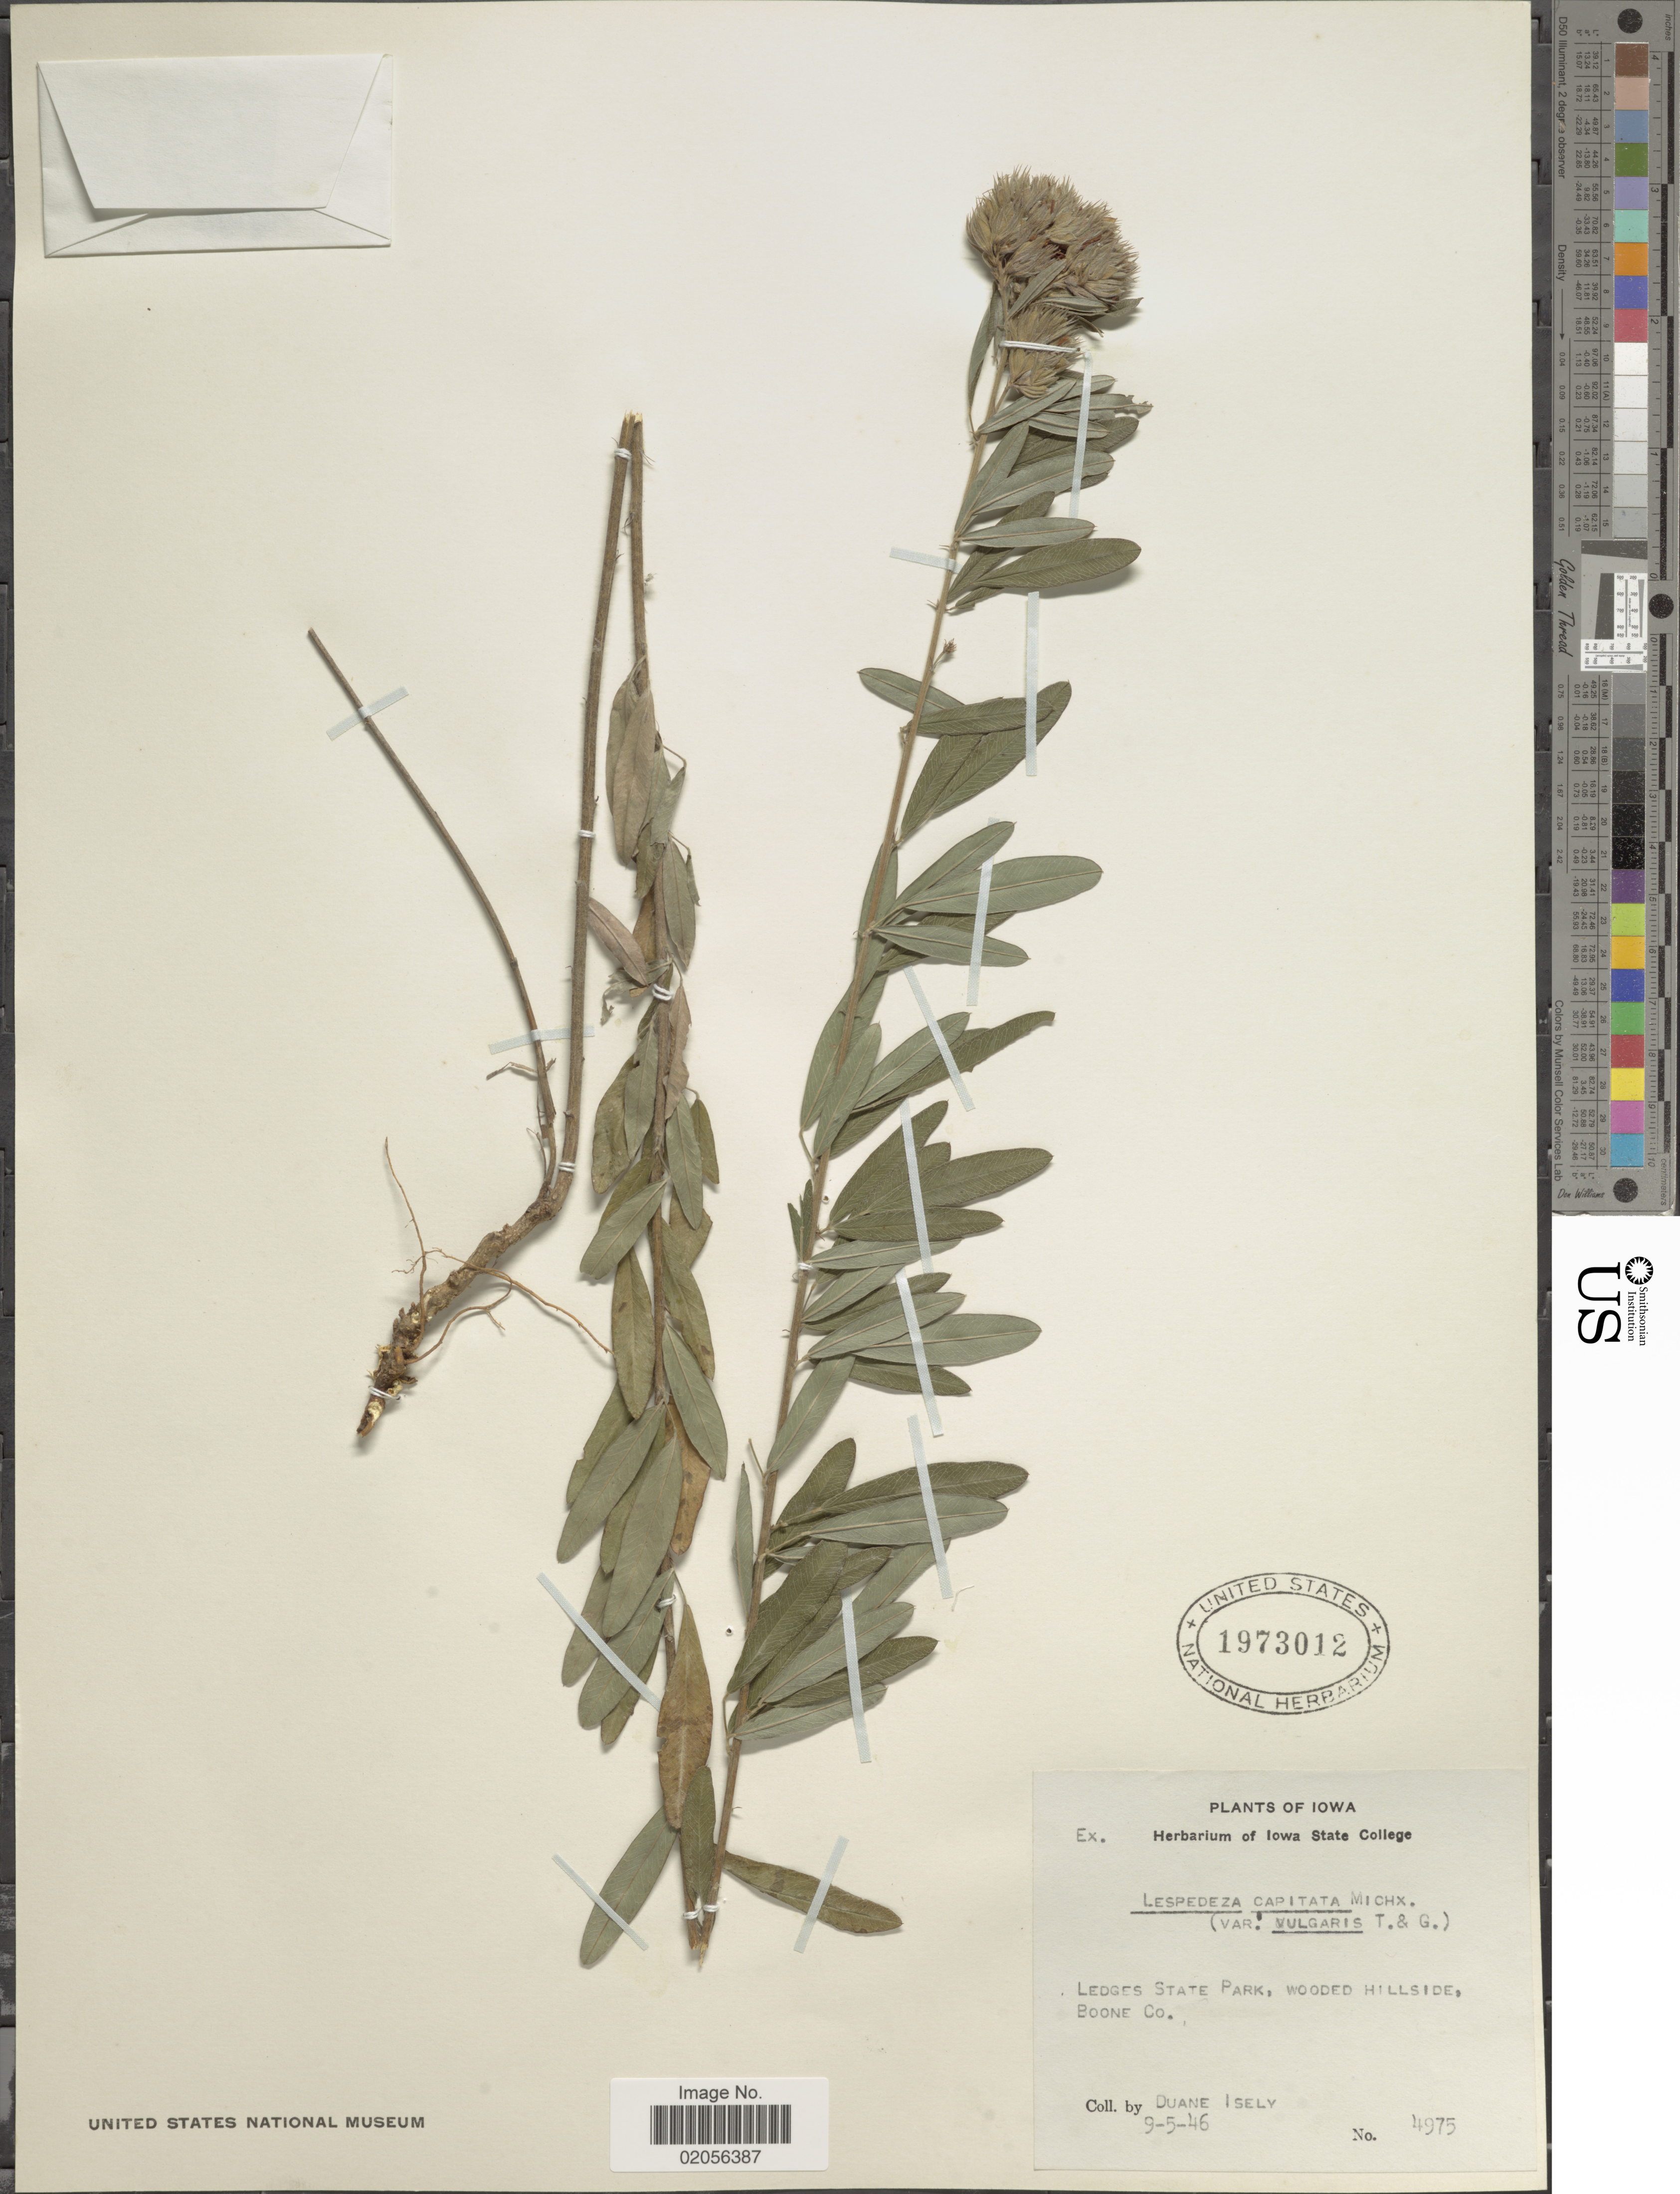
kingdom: Plantae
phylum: Tracheophyta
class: Magnoliopsida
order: Fabales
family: Fabaceae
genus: Lespedeza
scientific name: Lespedeza capitata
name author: Michx.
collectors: D. Isely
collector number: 4975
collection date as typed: Transcribed d/m/y: 5/9/46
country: United States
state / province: Iowa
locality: Ledges State Park, Boone Co.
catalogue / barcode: US 1973012